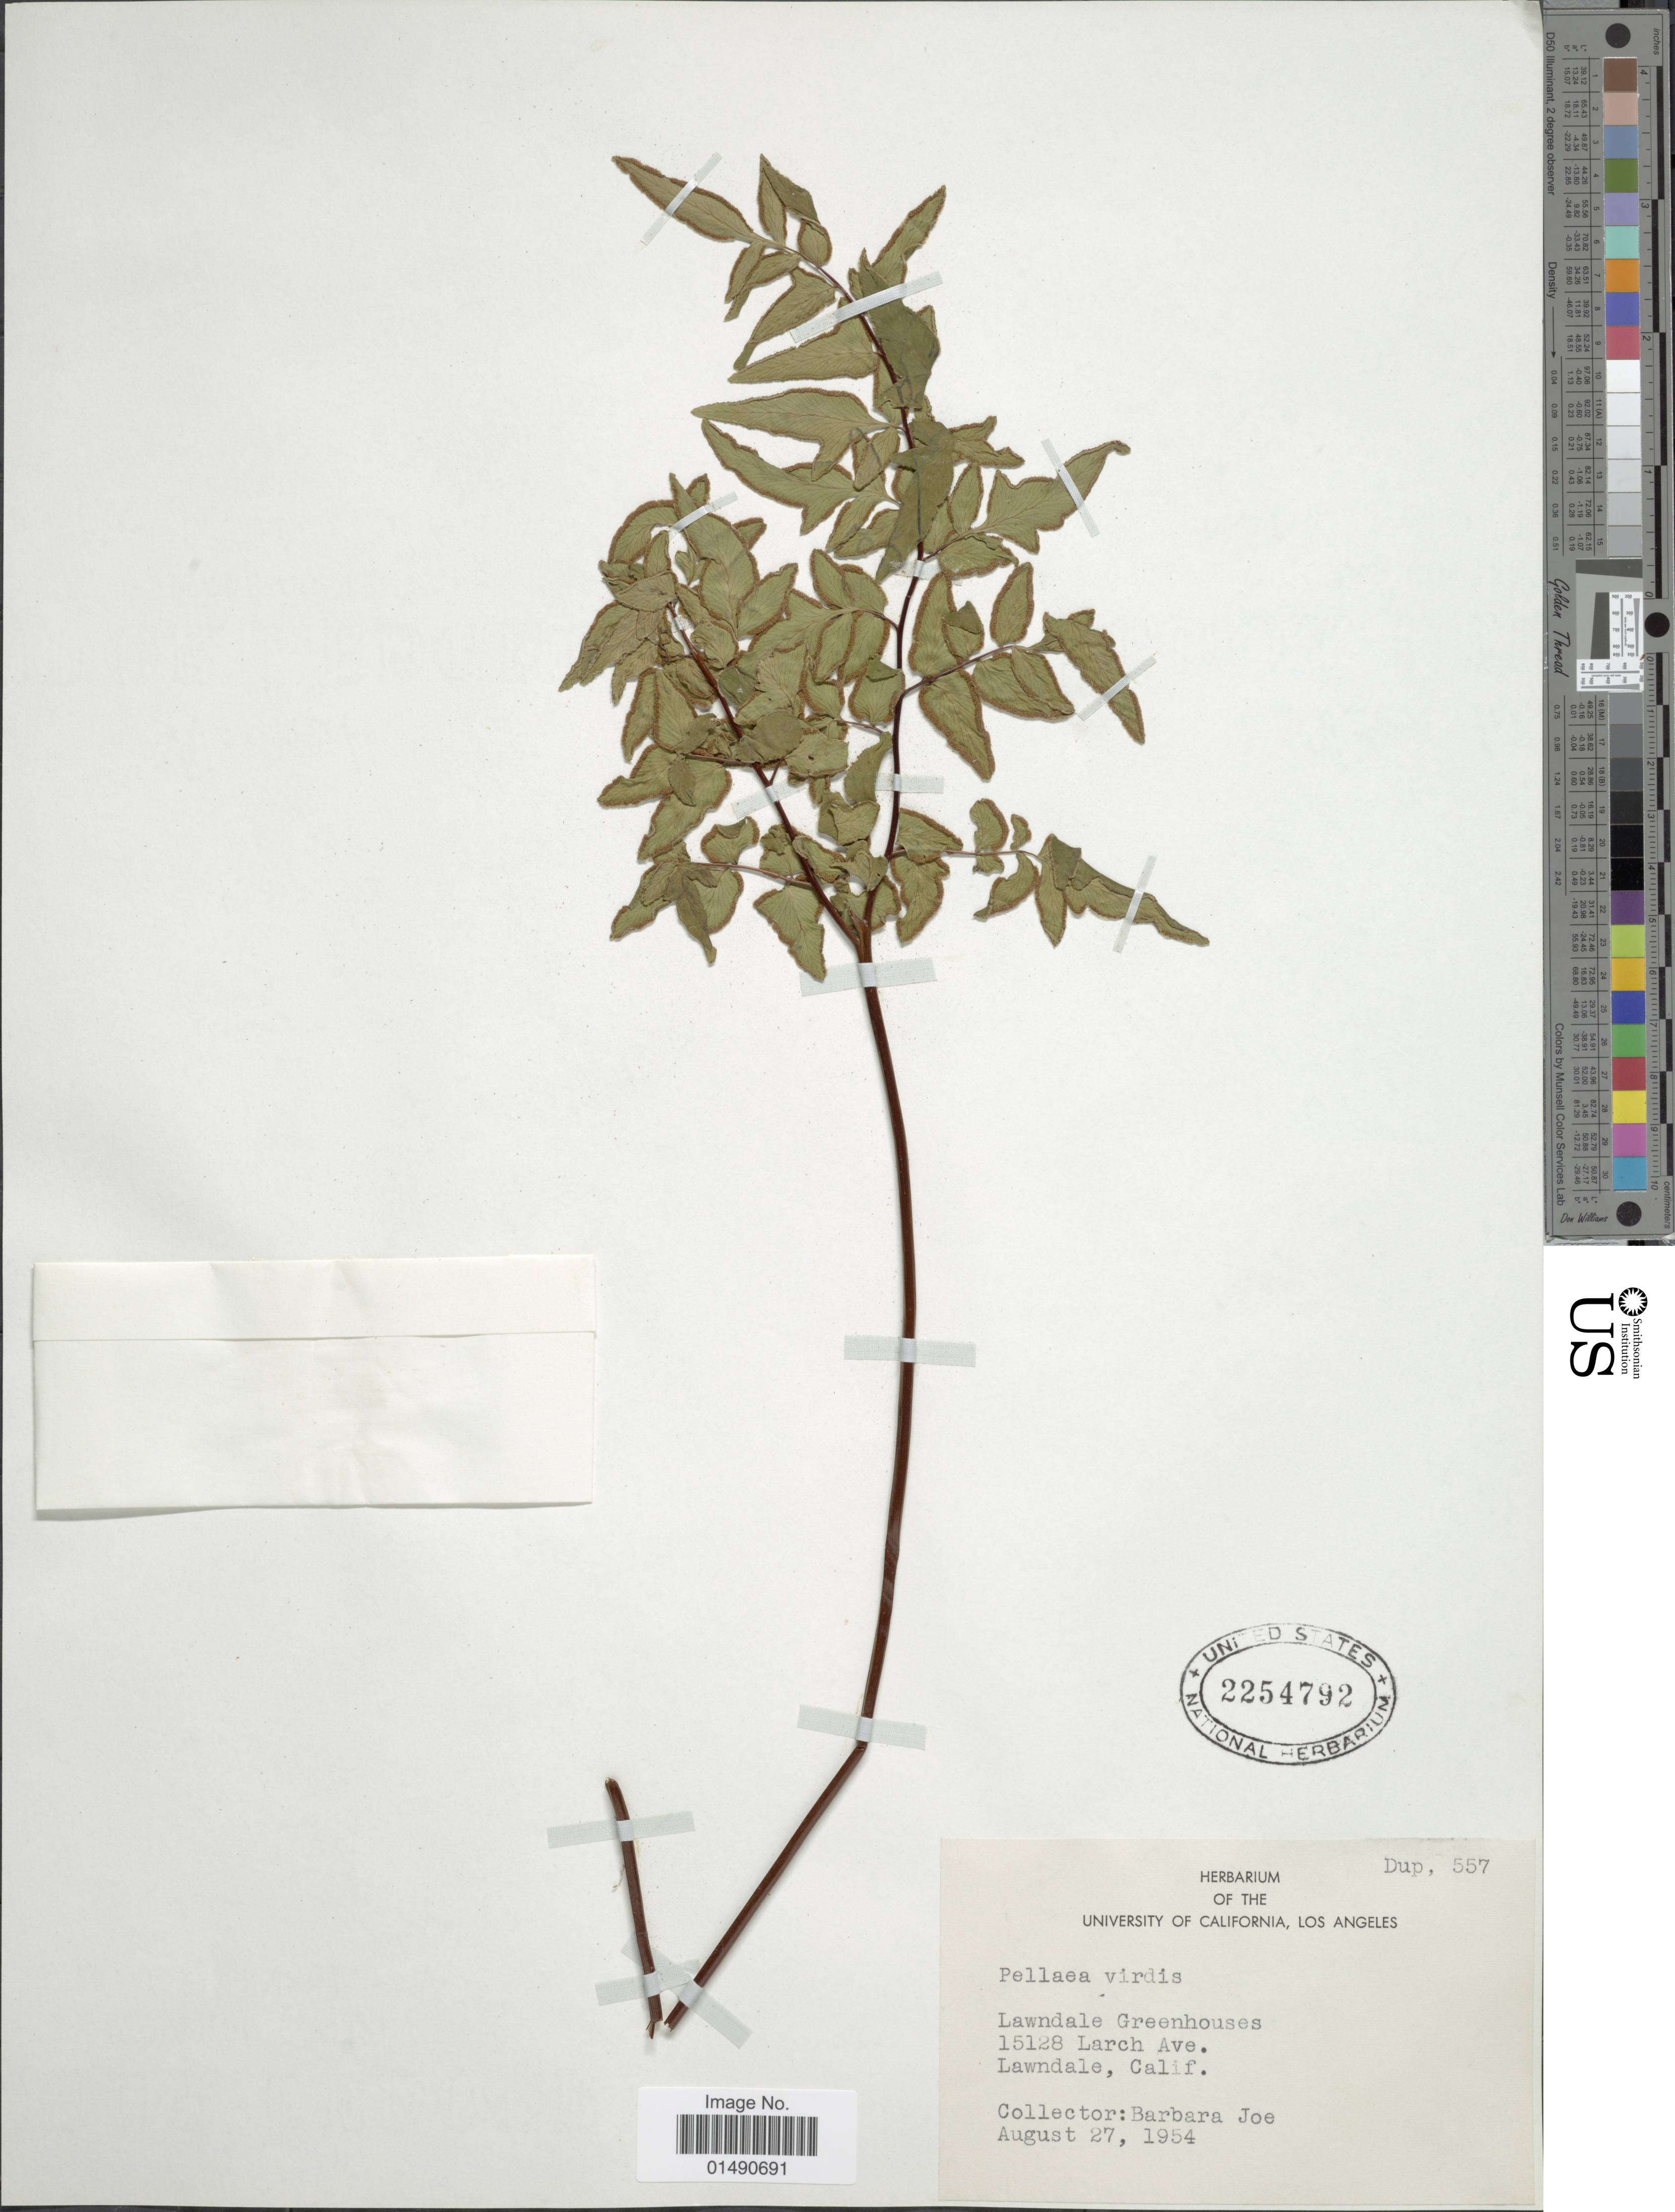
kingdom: Plantae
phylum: Tracheophyta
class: Polypodiopsida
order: Polypodiales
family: Pteridaceae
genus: Pellaea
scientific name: Pellaea viridis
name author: (Forssk.) Prantl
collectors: B. Joe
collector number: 557?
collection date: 1954-08-27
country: United States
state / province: California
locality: Lawndale Greenhouses, 15128 Larche Ave, Lawndale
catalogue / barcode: US 2254792